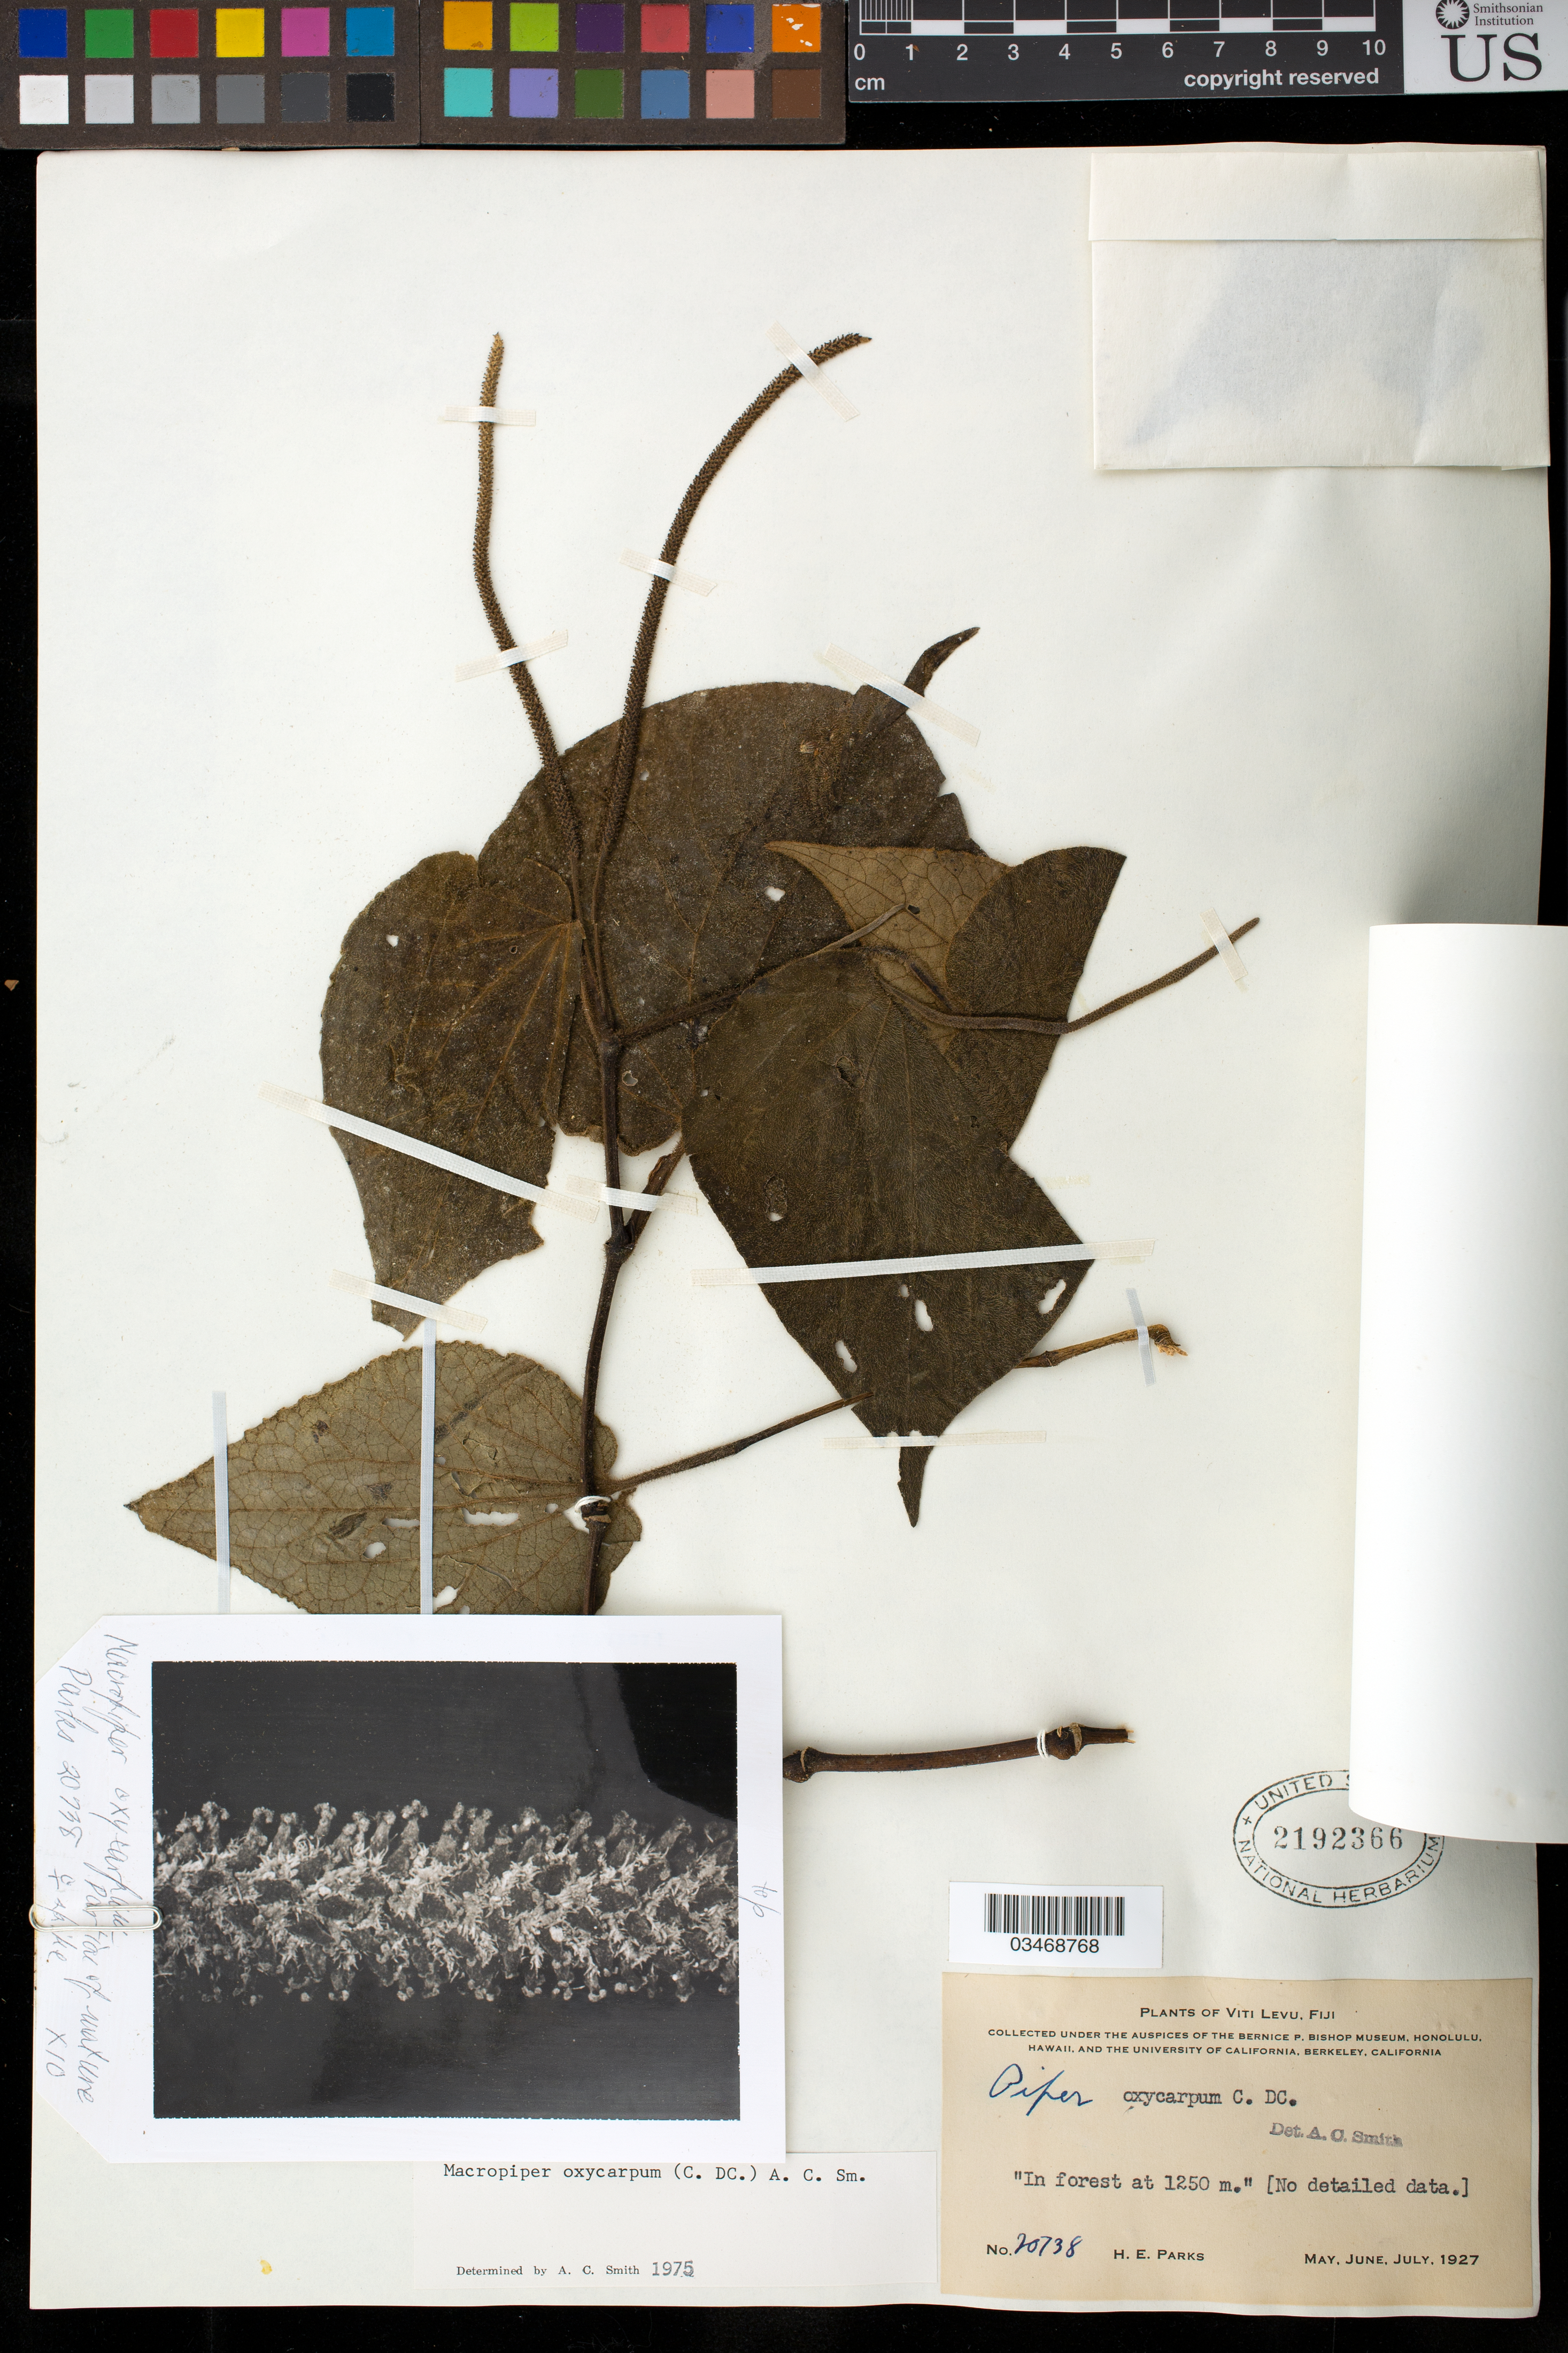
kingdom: Plantae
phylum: Tracheophyta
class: Magnoliopsida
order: Piperales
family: Piperaceae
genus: Piper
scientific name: Piper oxycarpum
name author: C. DC.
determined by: Smith, A. C.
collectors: H. E. Parks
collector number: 20738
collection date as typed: May-Jul 1927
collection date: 1927-05/1927-07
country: Fiji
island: Viti Levu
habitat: In forest at 1250 m.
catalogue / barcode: US 2192366